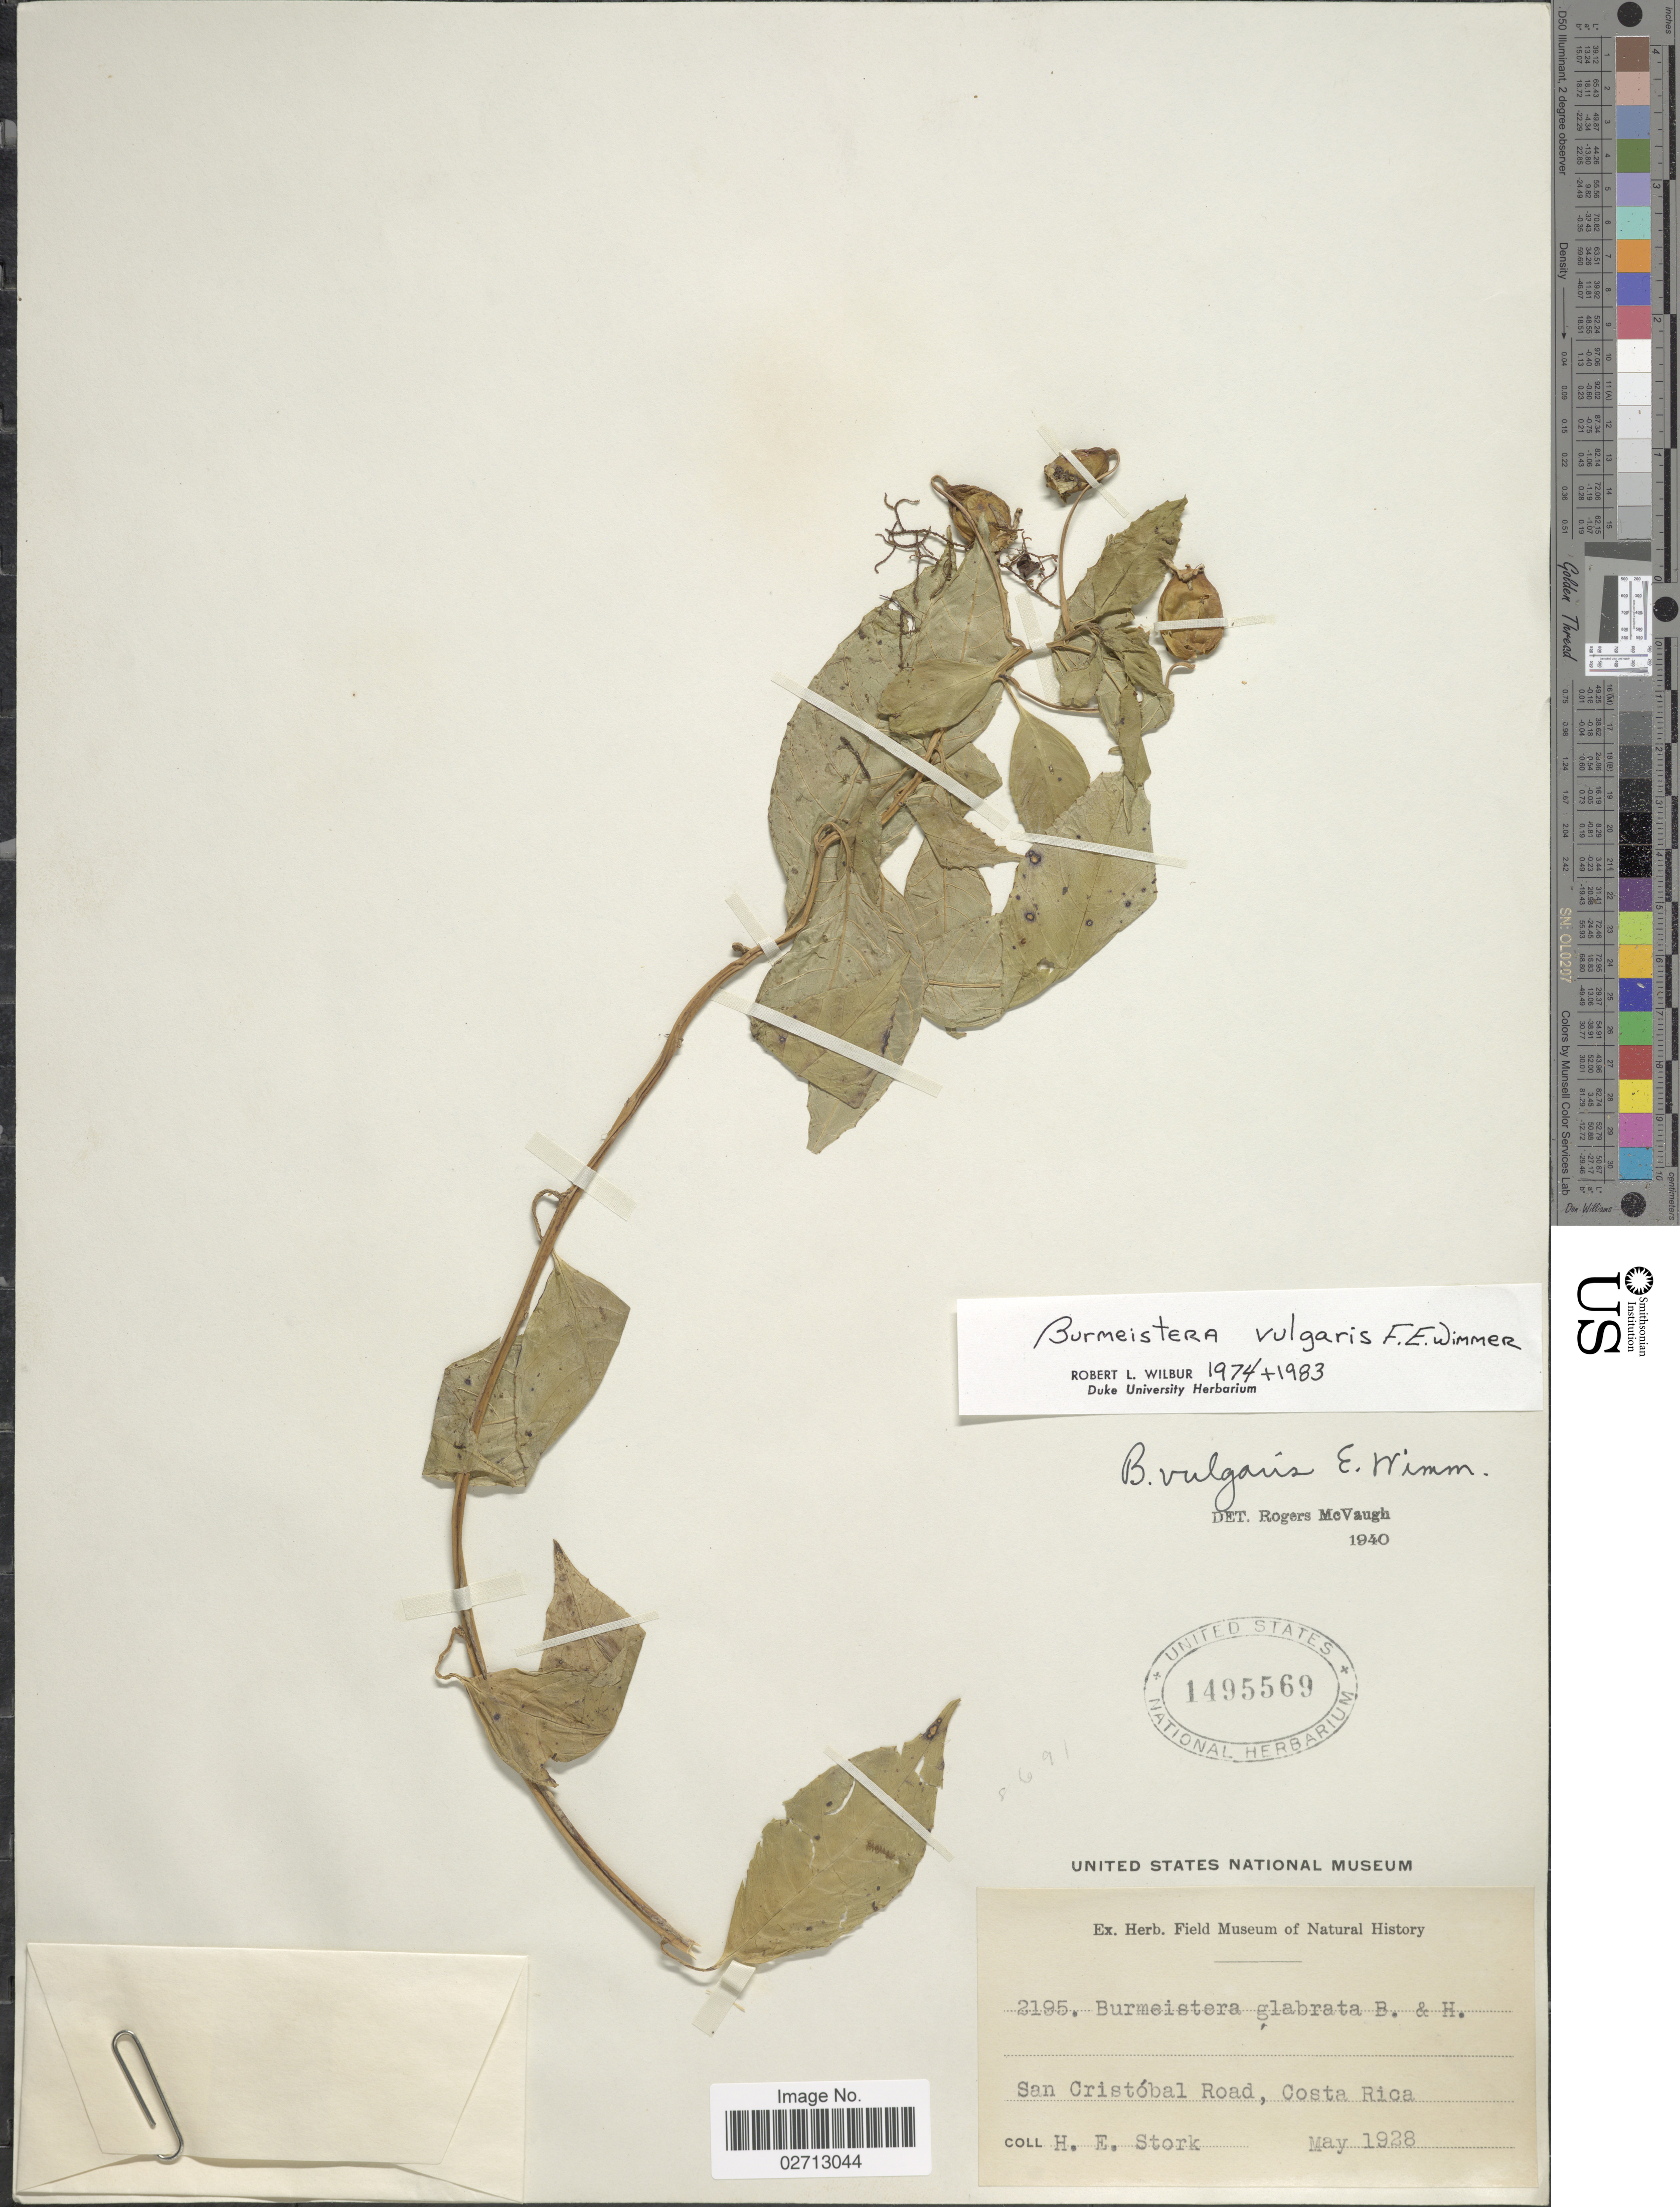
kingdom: Plantae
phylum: Tracheophyta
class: Magnoliopsida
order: Asterales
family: Campanulaceae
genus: Burmeistera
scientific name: Burmeistera vulgaris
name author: E. Wimm.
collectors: H. E. Stork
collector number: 2195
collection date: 1928-05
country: Costa Rica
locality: San Cristobal Road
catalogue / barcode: US 1495569